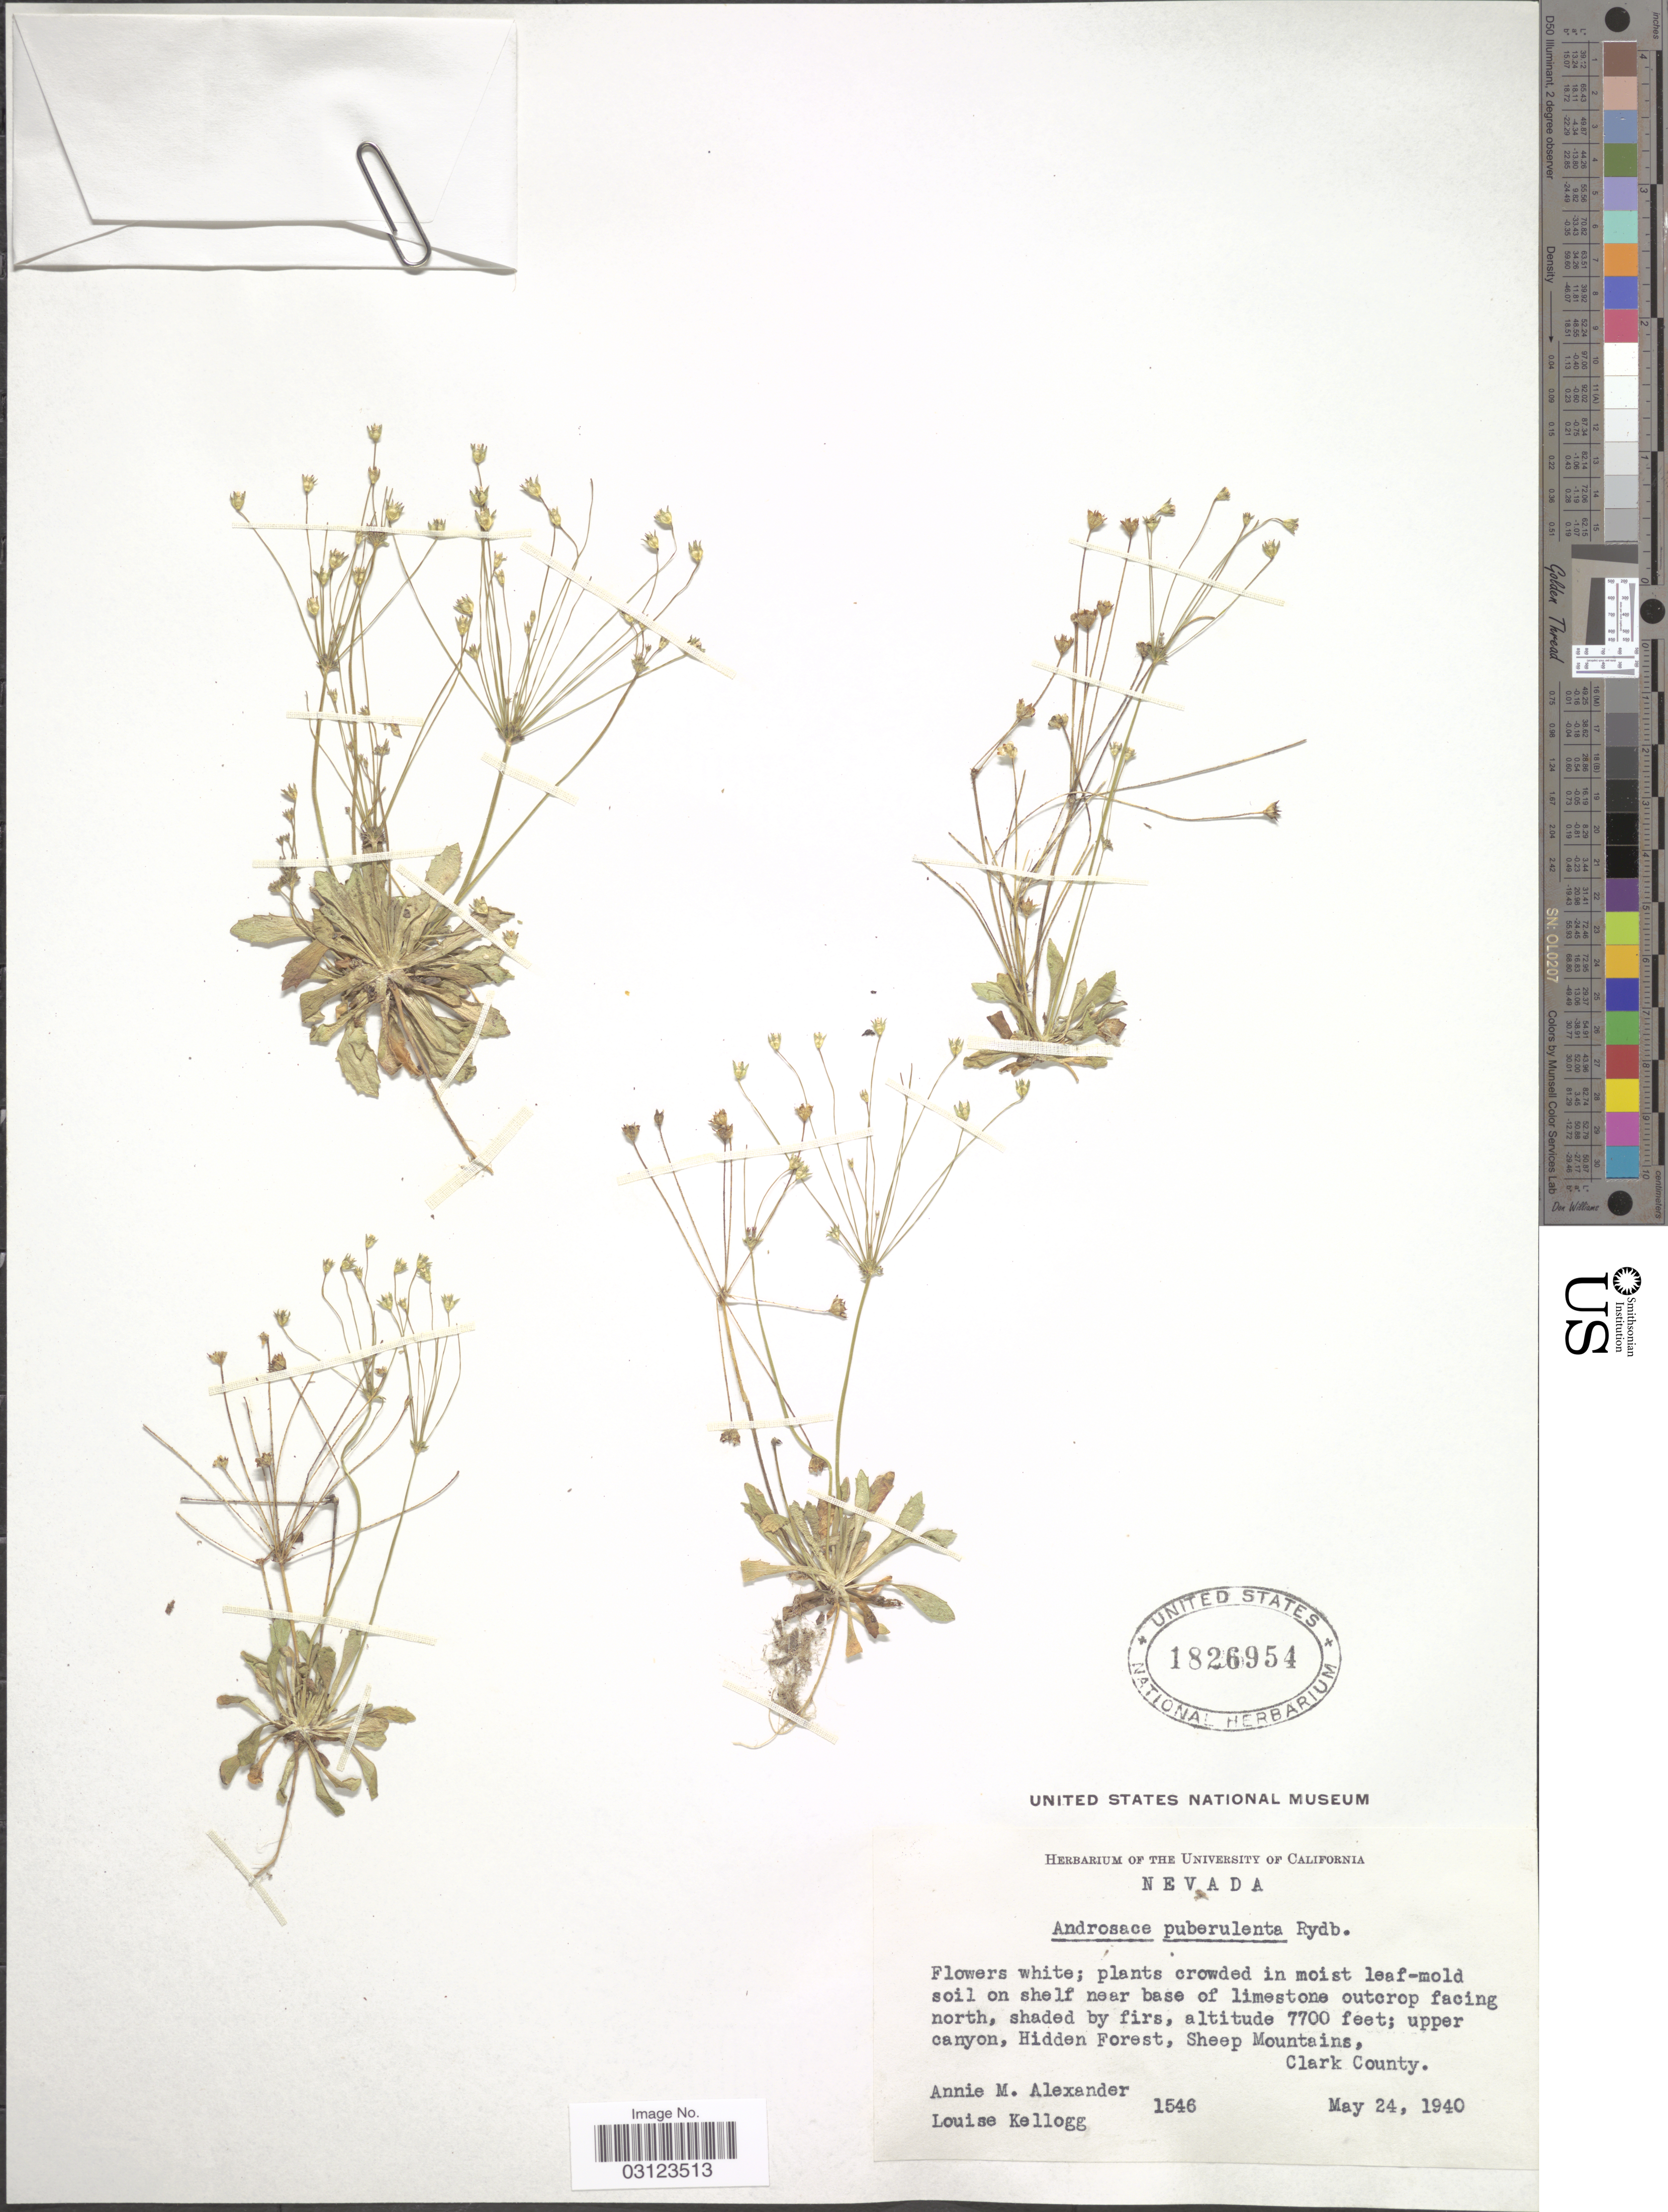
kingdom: Plantae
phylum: Tracheophyta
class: Magnoliopsida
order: Ericales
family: Primulaceae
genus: Androsace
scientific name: Androsace septentrionalis var. puberulenta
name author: (Rydb.) R. Knuth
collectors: A. M. Alexander & L. Kellogg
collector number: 1546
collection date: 1940-05-24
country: United States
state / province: Nevada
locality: Upper canyon, Hidden Forest, Sheep Mountains, Clark County.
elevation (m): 2347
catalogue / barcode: US 1826954